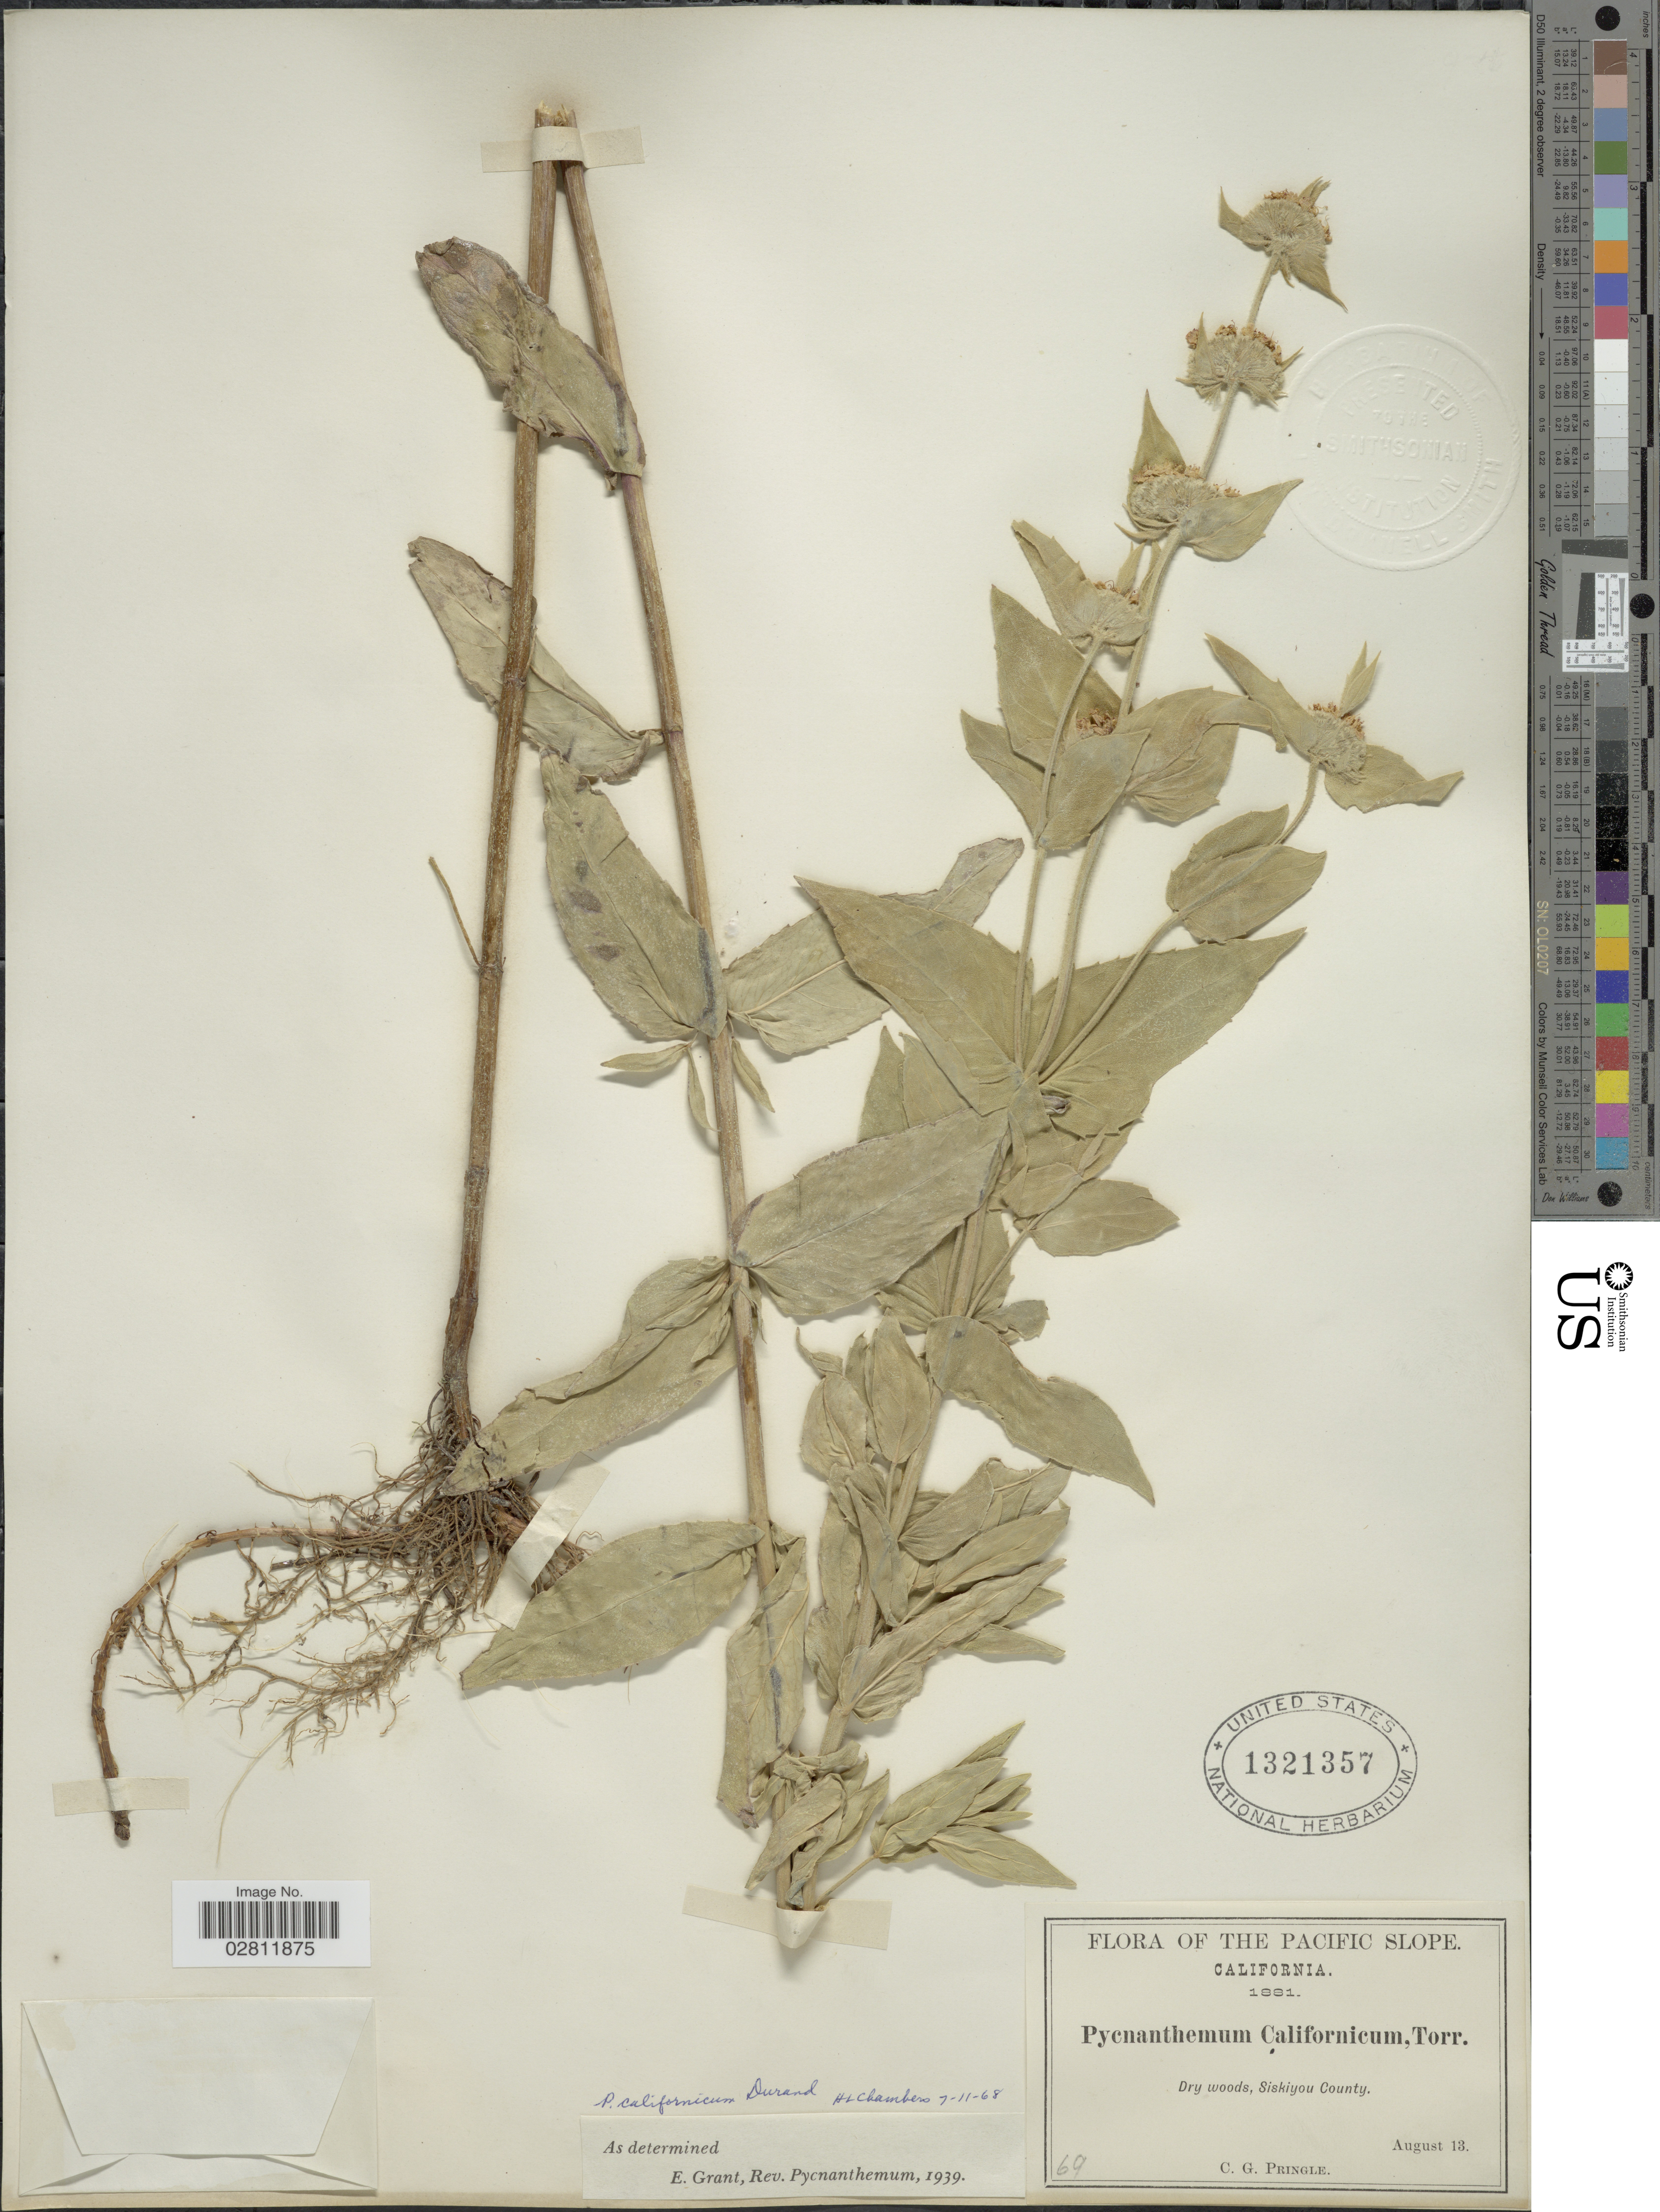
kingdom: Plantae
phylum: Tracheophyta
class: Magnoliopsida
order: Lamiales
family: Lamiaceae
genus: Pycnanthemum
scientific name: Pycnanthemum californicum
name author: Torr. ex Durand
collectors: C. G. Pringle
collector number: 69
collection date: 1881-08-13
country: United States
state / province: California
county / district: Siskiyou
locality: Pacific Slope. Dry woods, Siskiyou County.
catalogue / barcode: US 1321357